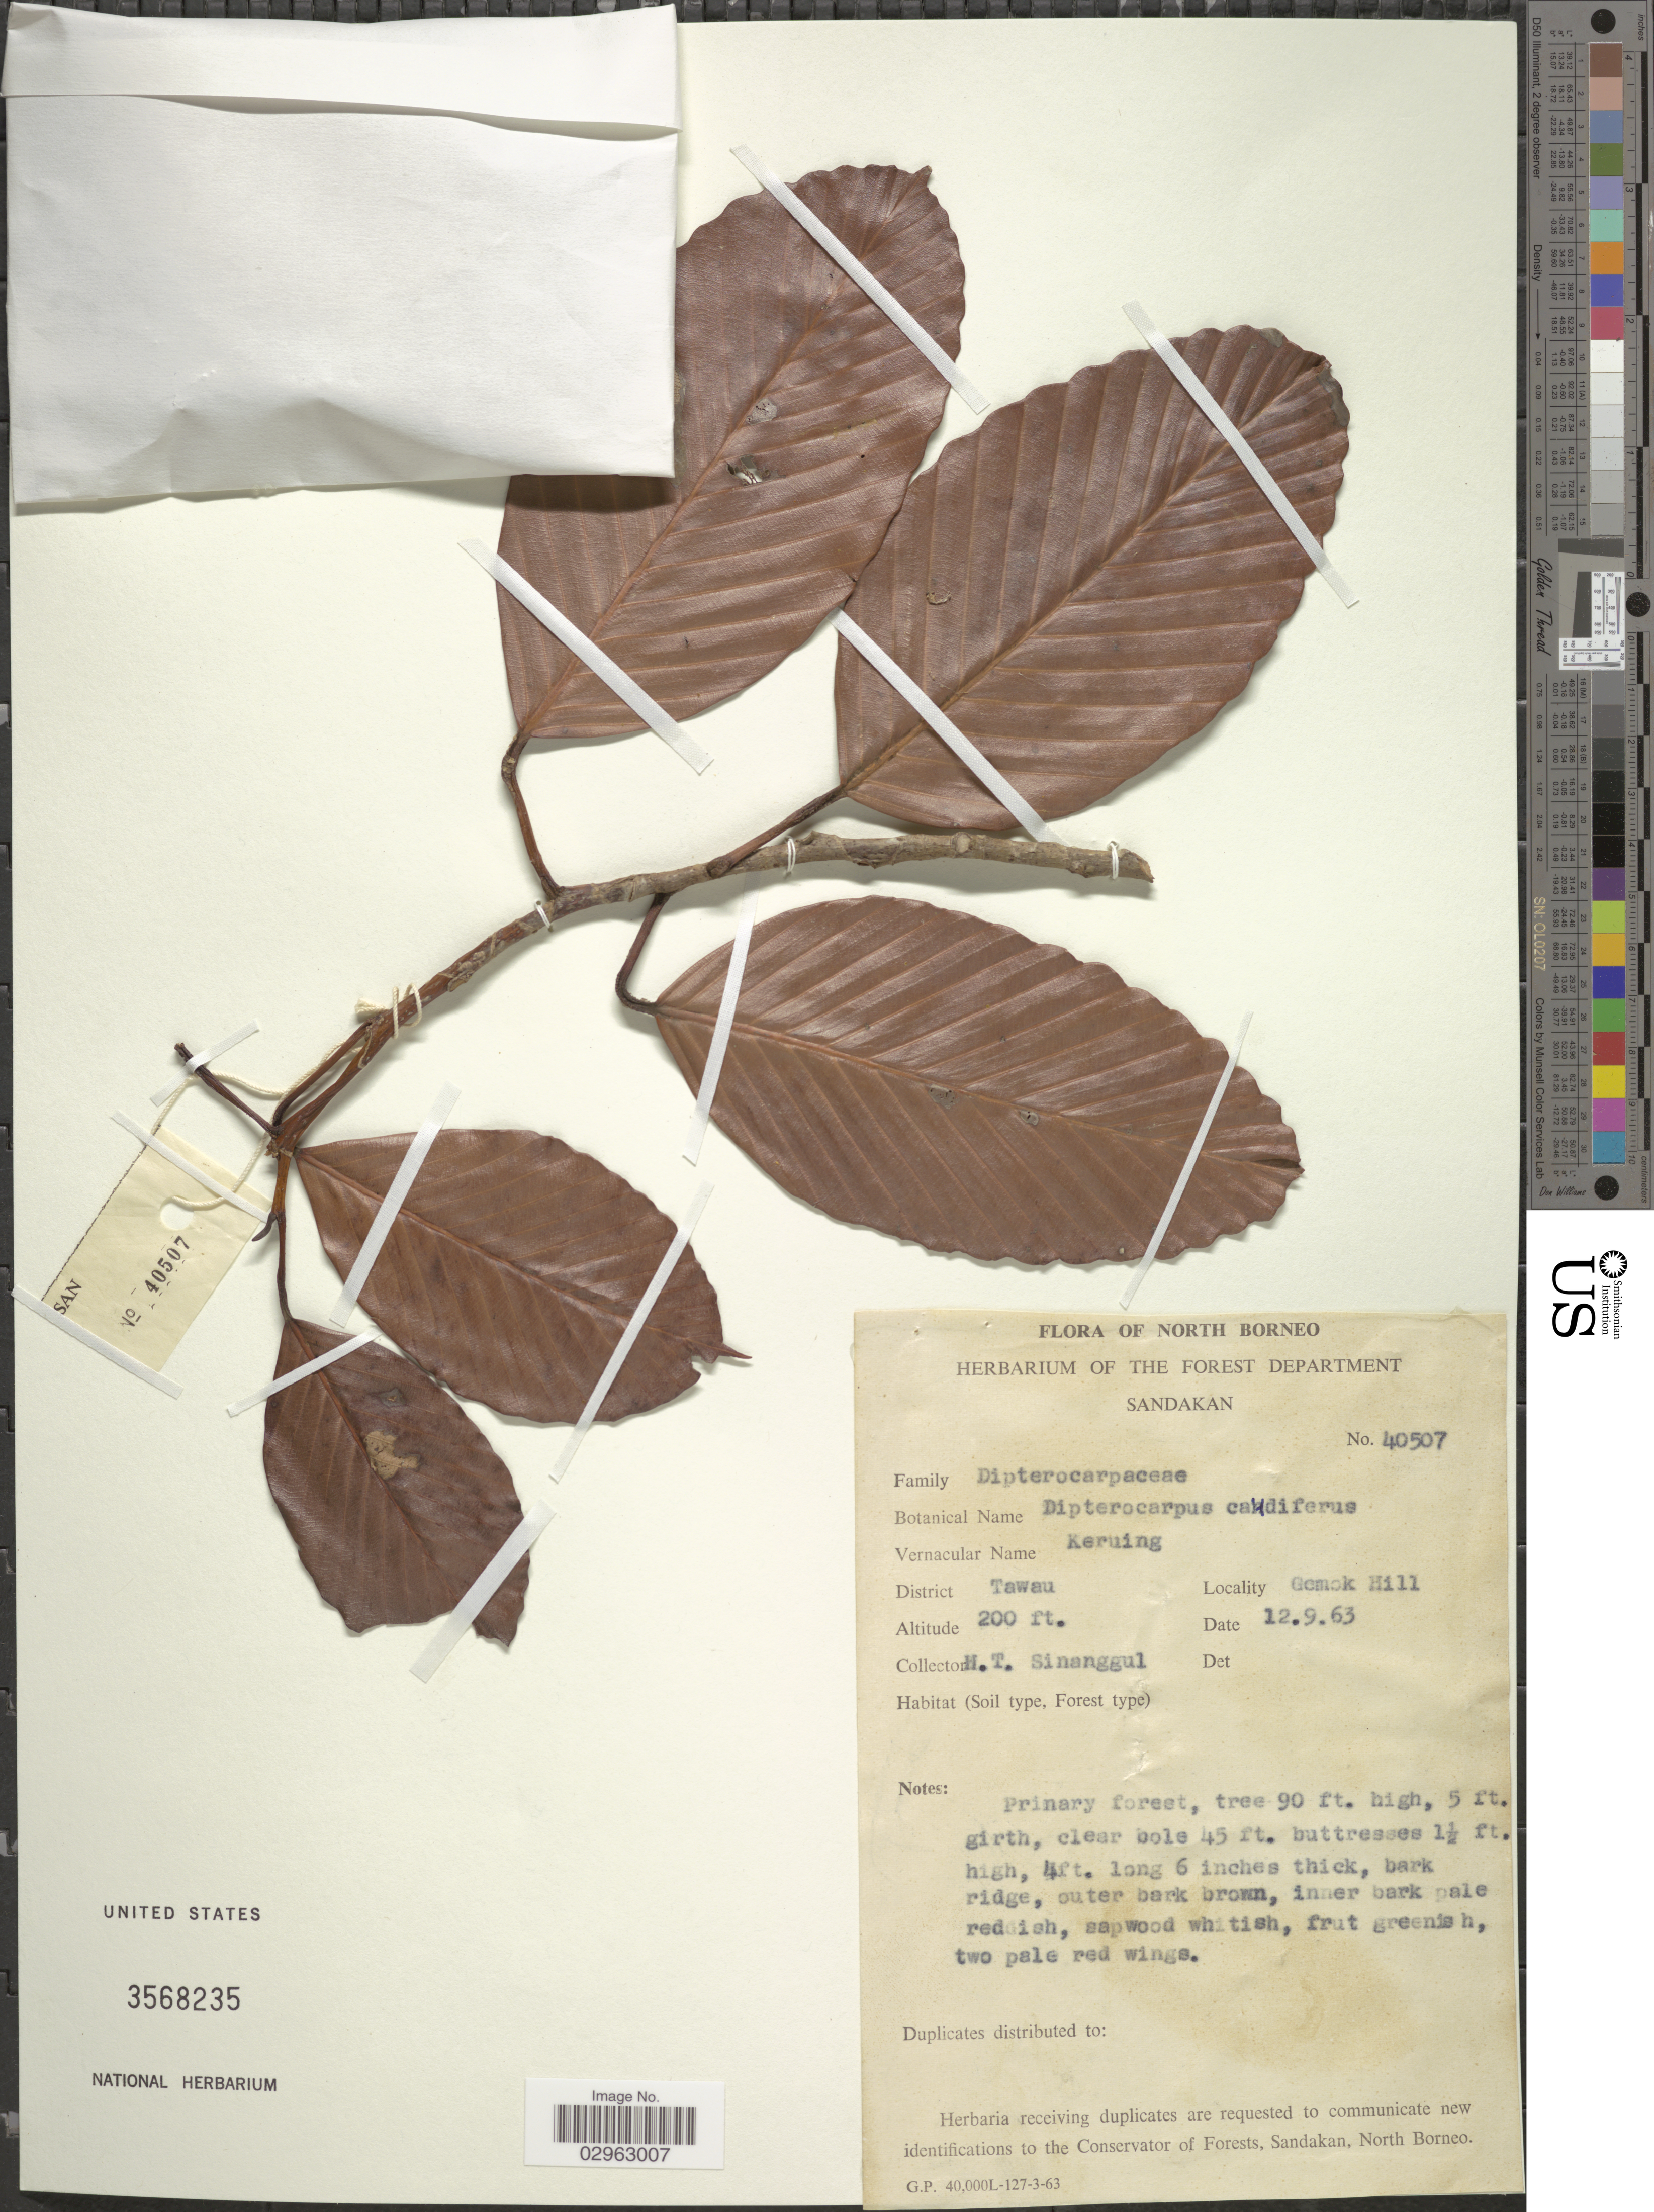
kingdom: Plantae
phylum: Tracheophyta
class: Magnoliopsida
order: Malvales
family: Dipterocarpaceae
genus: Dipterocarpus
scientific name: Dipterocarpus caudiferus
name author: Merr.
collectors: H. Sinanggol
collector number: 40507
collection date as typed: Transcribed d/m/y: 12/9/63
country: Malaysia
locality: North Borneo. District Tawau, Gemok Hill.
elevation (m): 61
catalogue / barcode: US 3568235